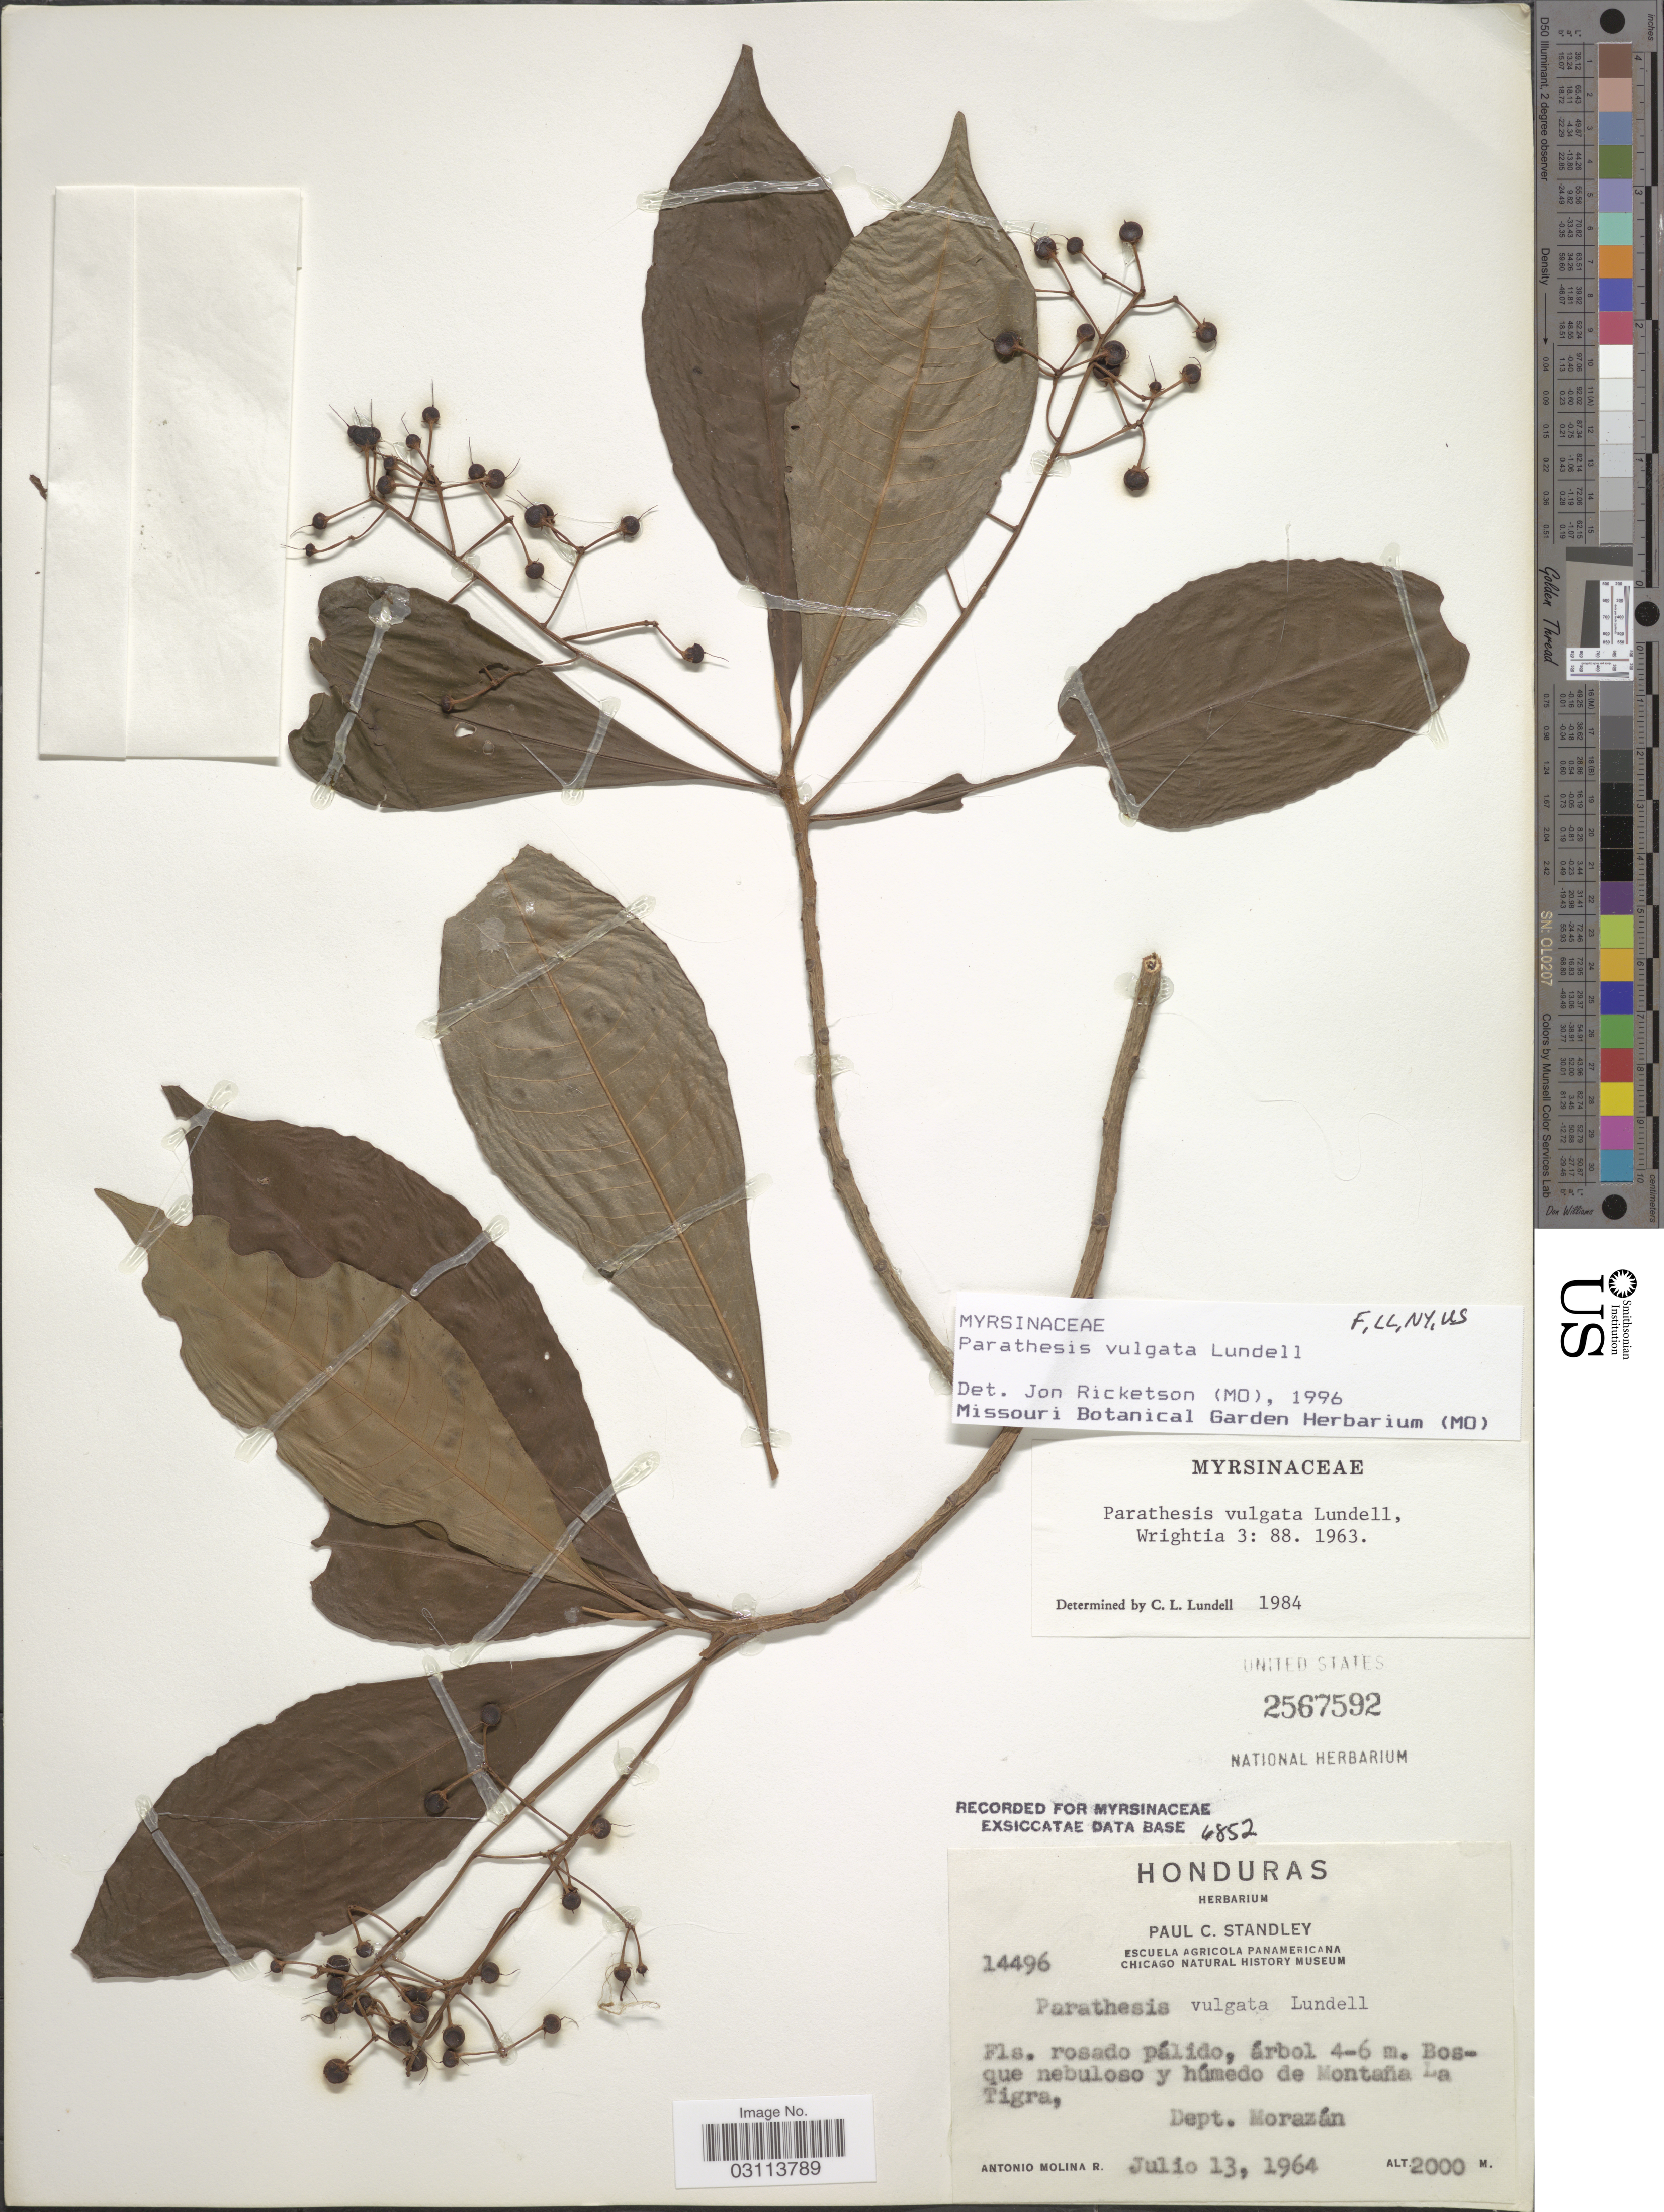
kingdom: Plantae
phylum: Tracheophyta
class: Magnoliopsida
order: Ericales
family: Primulaceae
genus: Parathesis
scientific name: Parathesis vulgata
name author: Lundell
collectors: A. Molina R.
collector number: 14496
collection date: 1964-07-13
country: Honduras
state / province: Fco. Morazán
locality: Bosque nubuloso y húmedo de Montaña La Tigre, Dept. Morazán.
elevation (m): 2000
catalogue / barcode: US 2567592